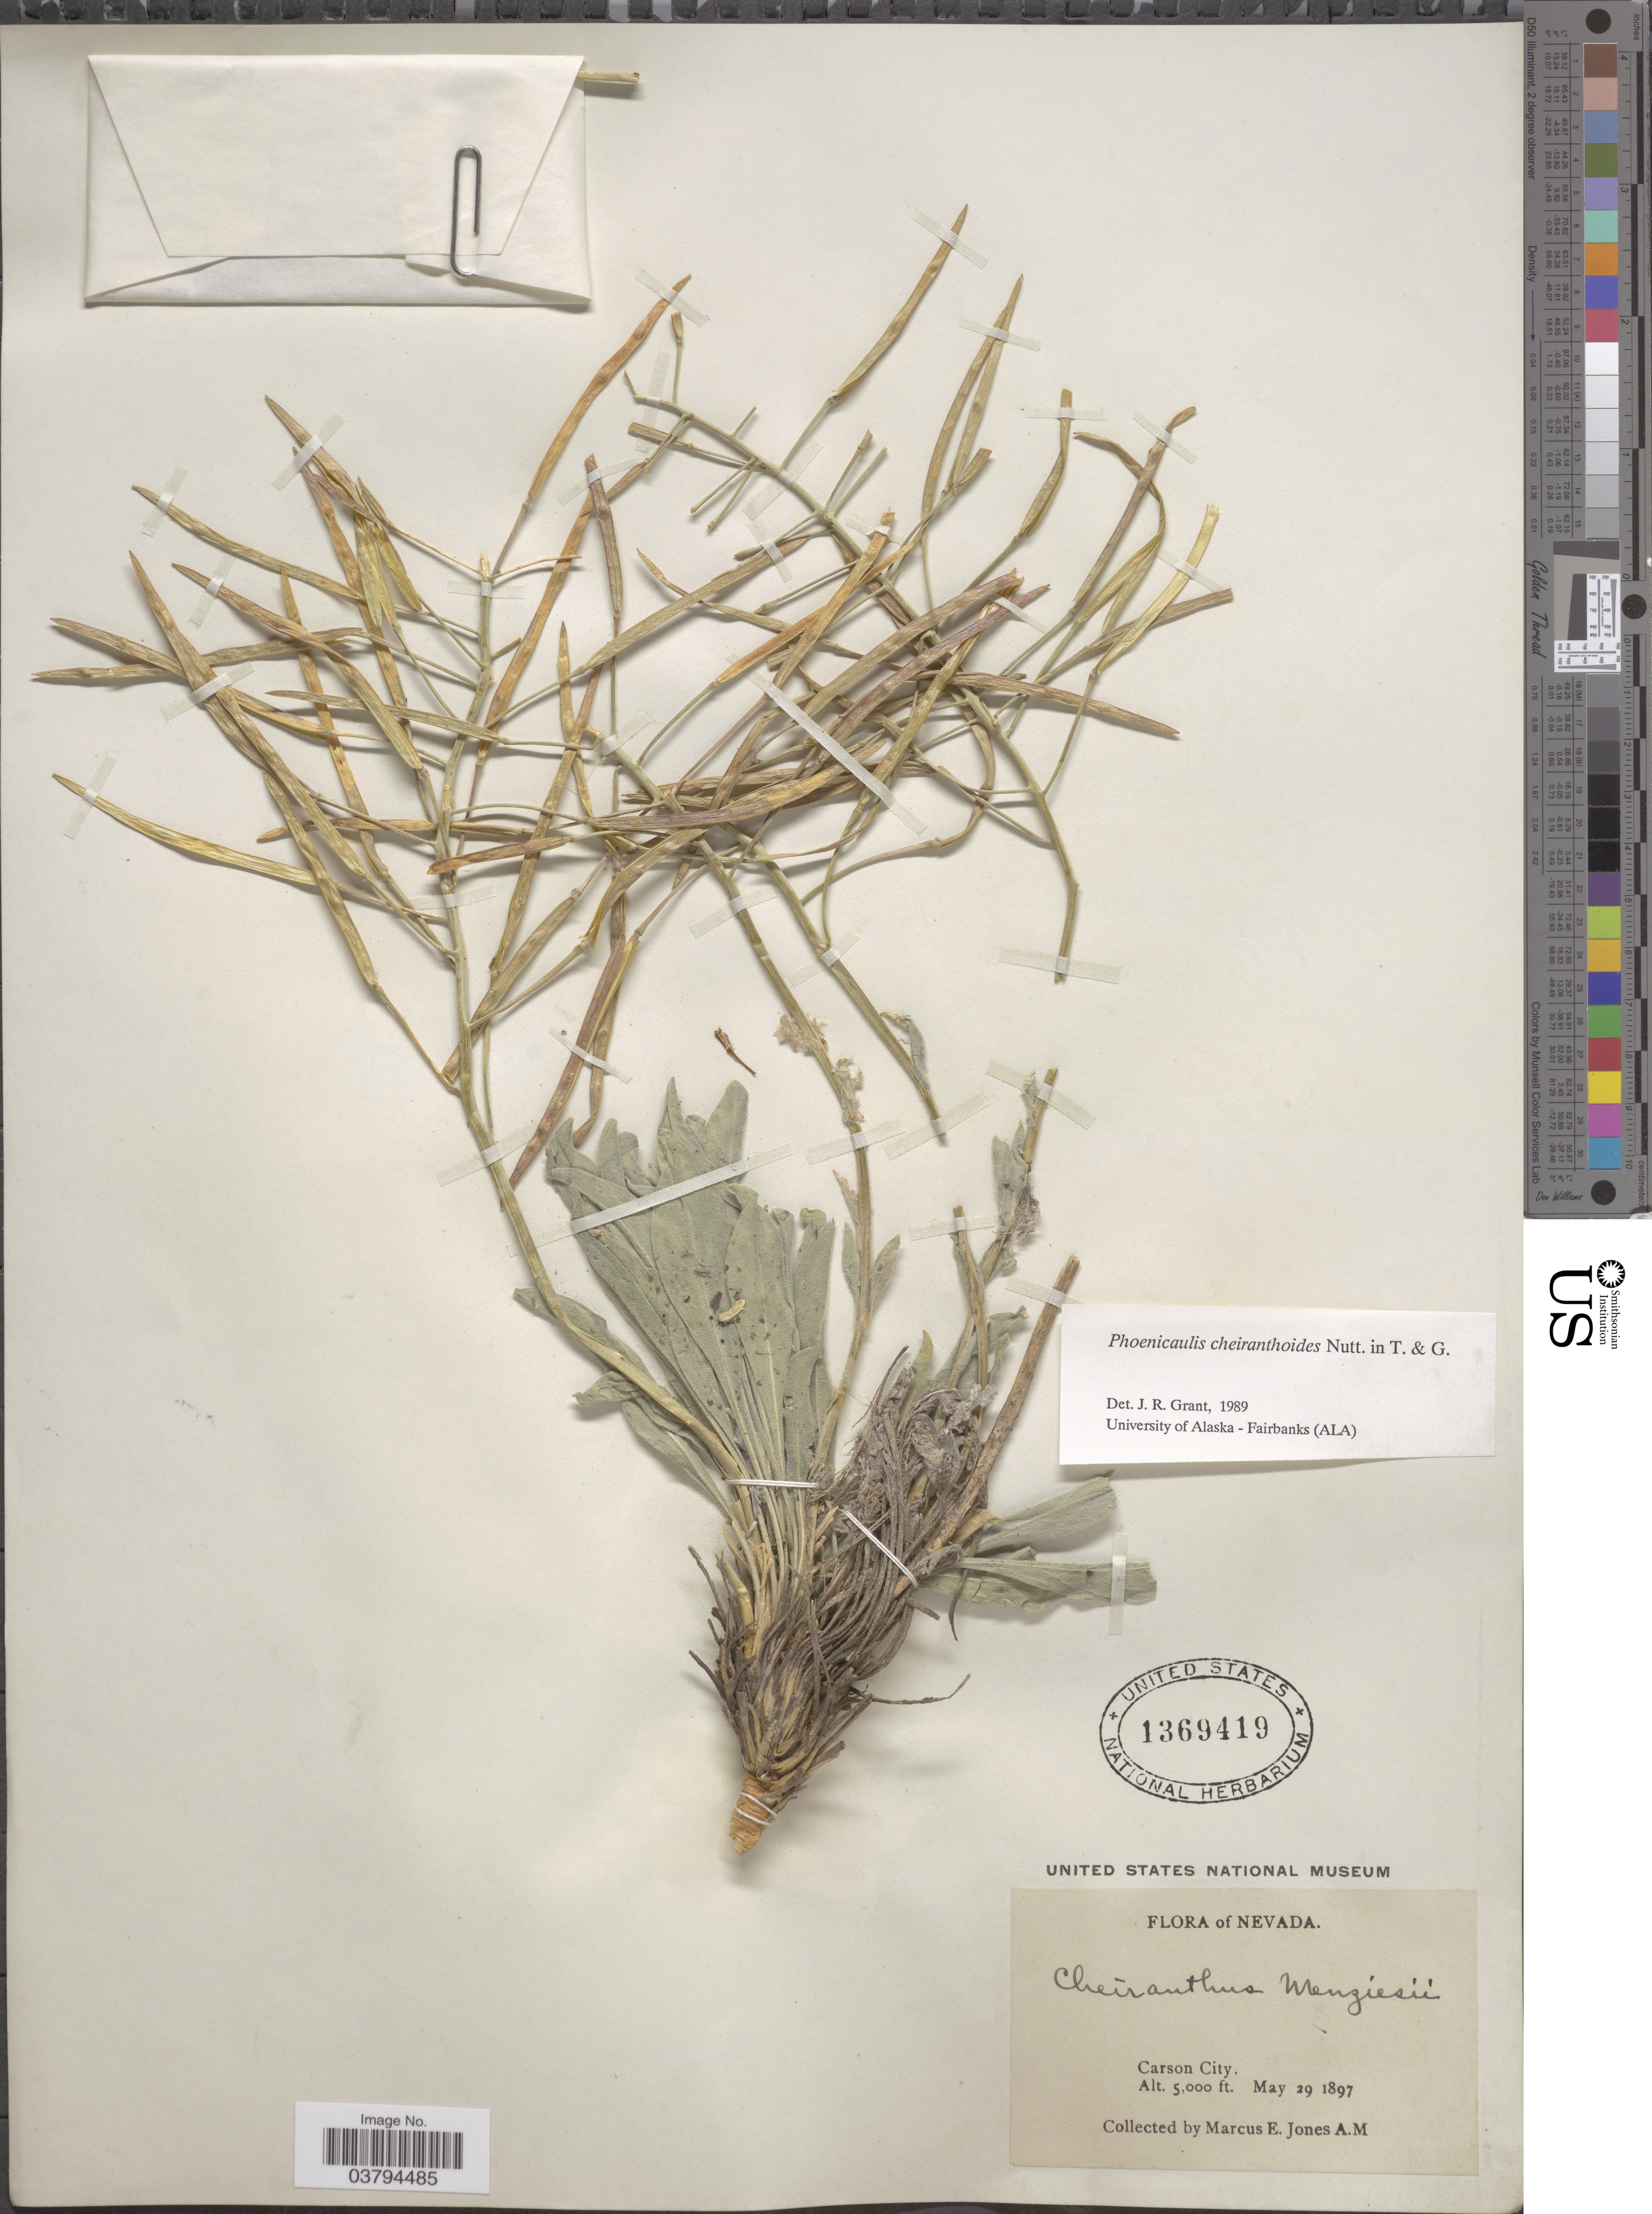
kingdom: Plantae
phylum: Tracheophyta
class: Magnoliopsida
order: Brassicales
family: Brassicaceae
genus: Phoenicaulis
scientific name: Phoenicaulis cheiranthoides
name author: Nutt.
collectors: M. E. Jones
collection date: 1897-05-29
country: United States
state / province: Nevada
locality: Carson City.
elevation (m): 1524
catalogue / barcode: US 1369419